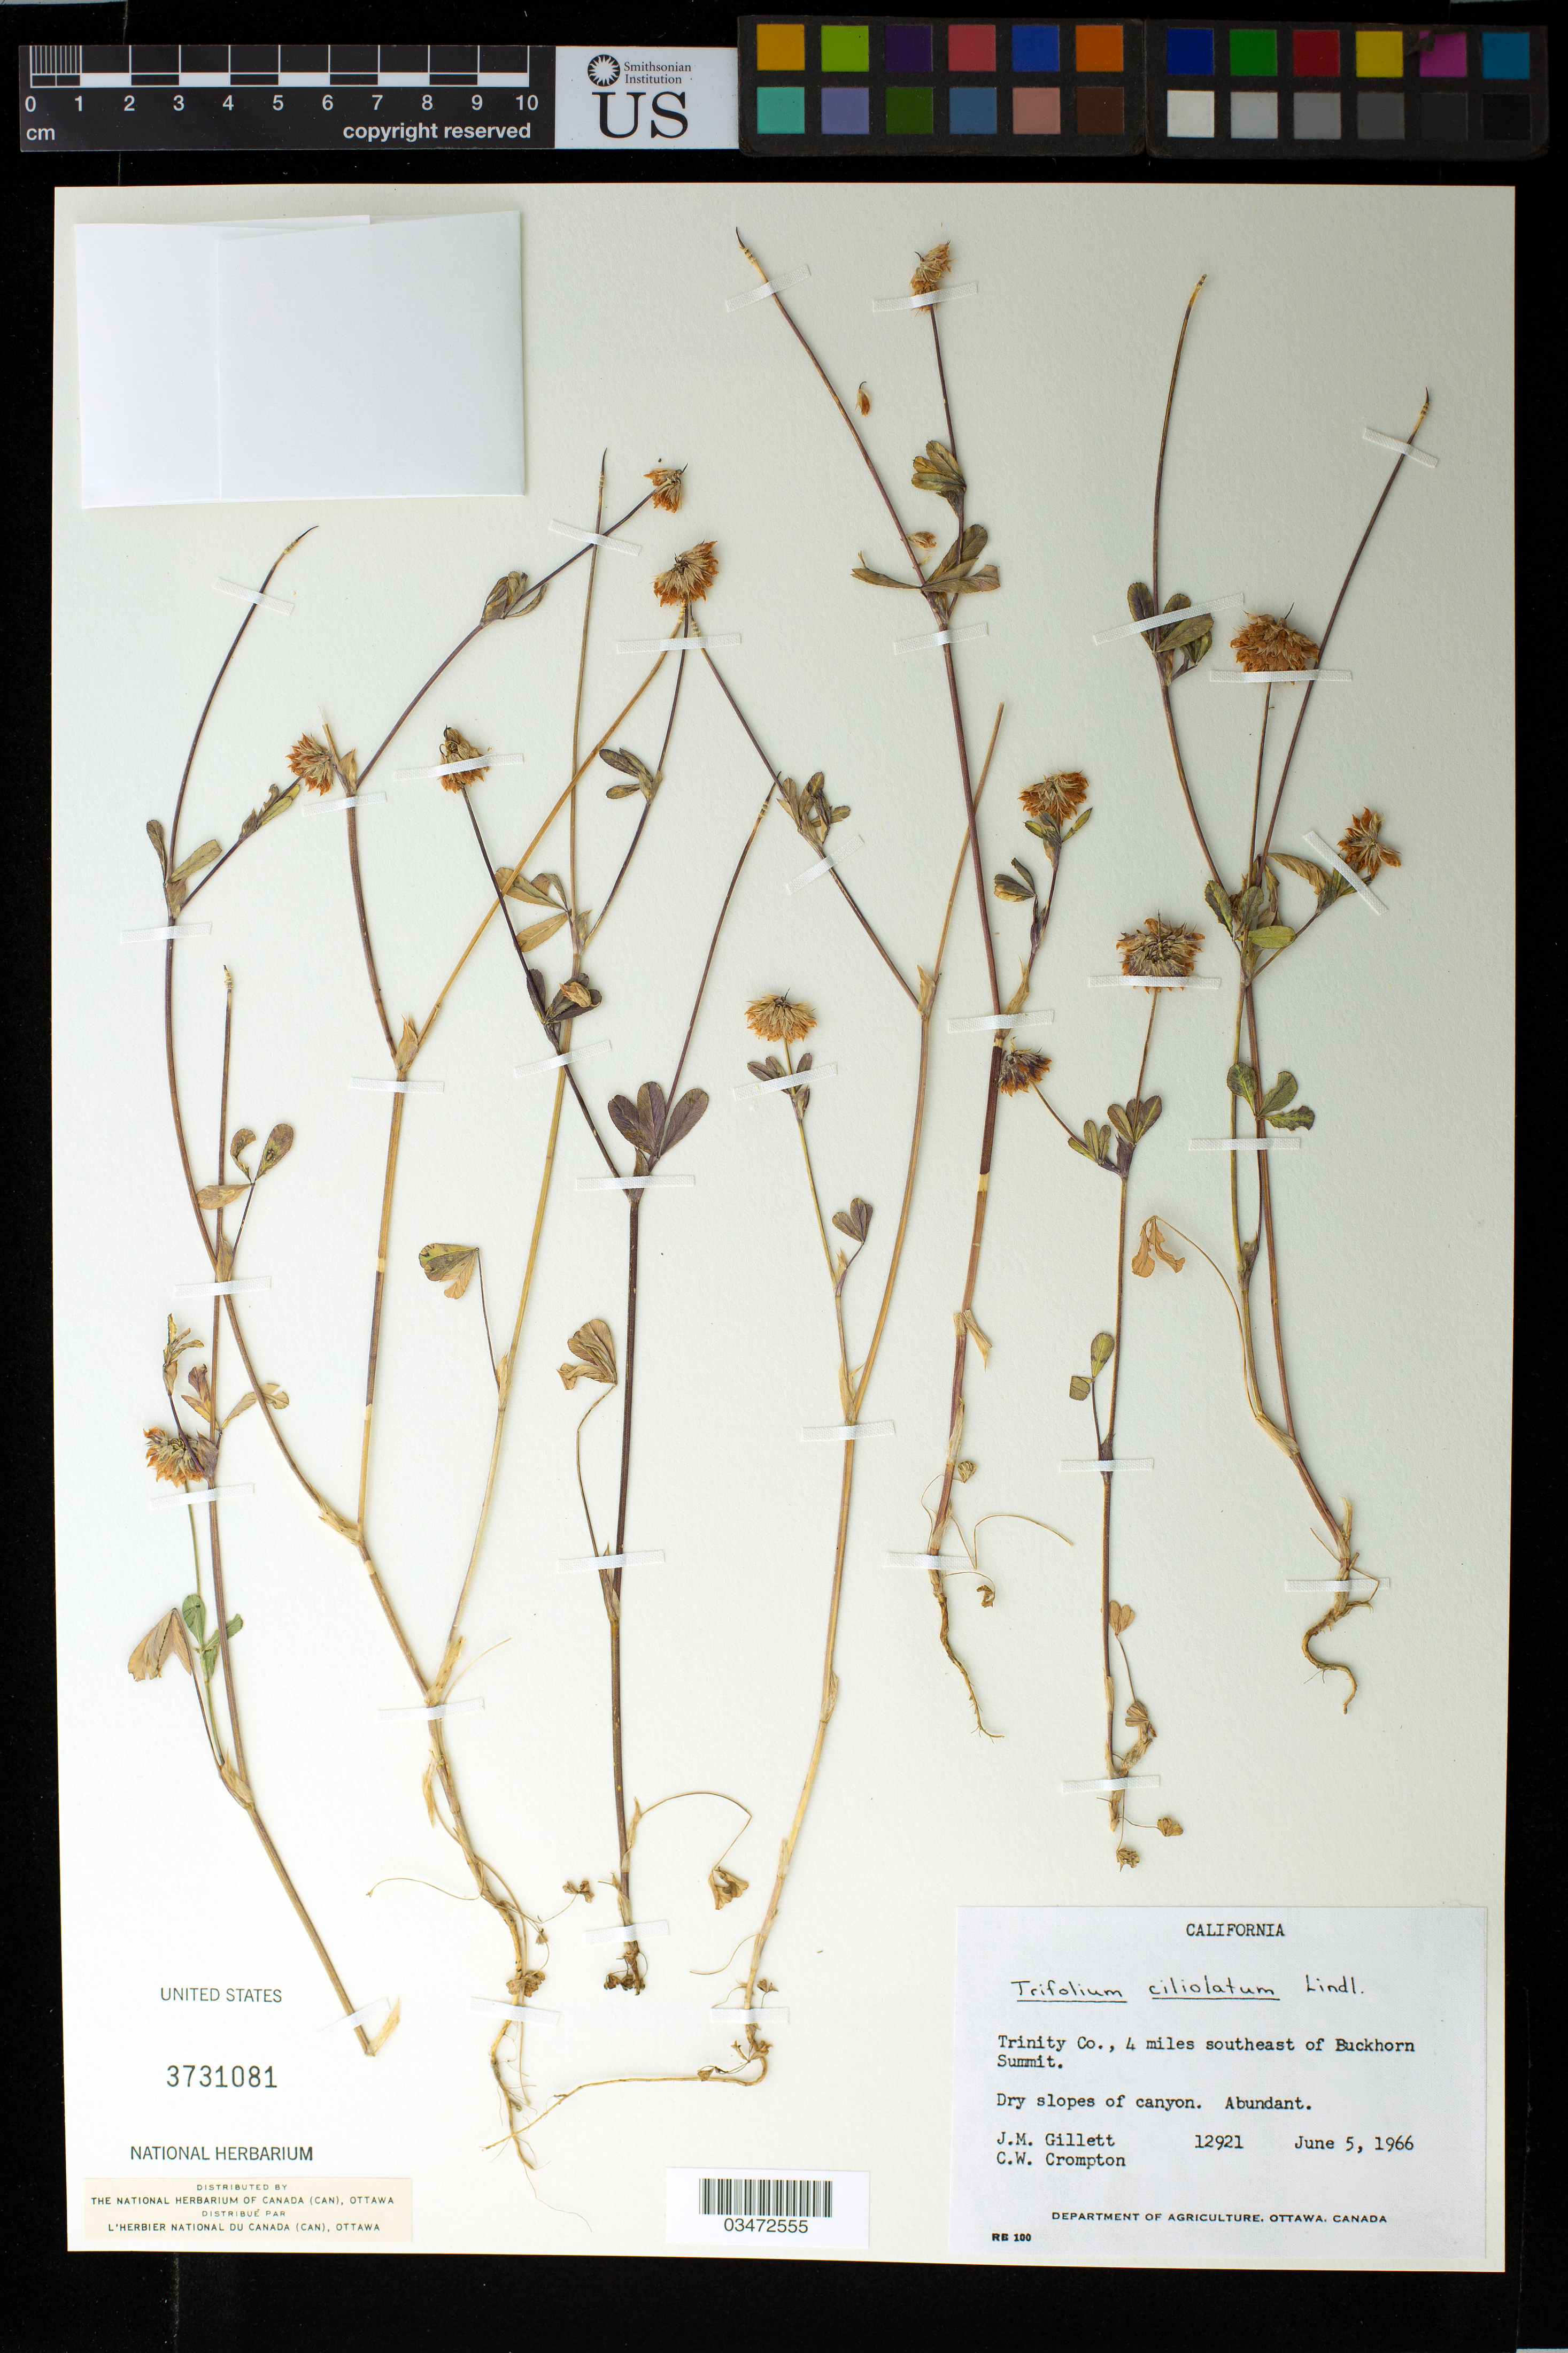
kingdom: Plantae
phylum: Tracheophyta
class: Magnoliopsida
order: Fabales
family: Fabaceae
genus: Trifolium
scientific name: Trifolium ciliolatum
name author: Lindl.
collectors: J. Gillett & C. W. Crompton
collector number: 12921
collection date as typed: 10 Jun 1966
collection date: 1966-06-05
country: United States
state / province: California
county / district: Trinity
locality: Trinity Co., 4 miles southeast of Buckhorn Summit.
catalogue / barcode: US 3731081